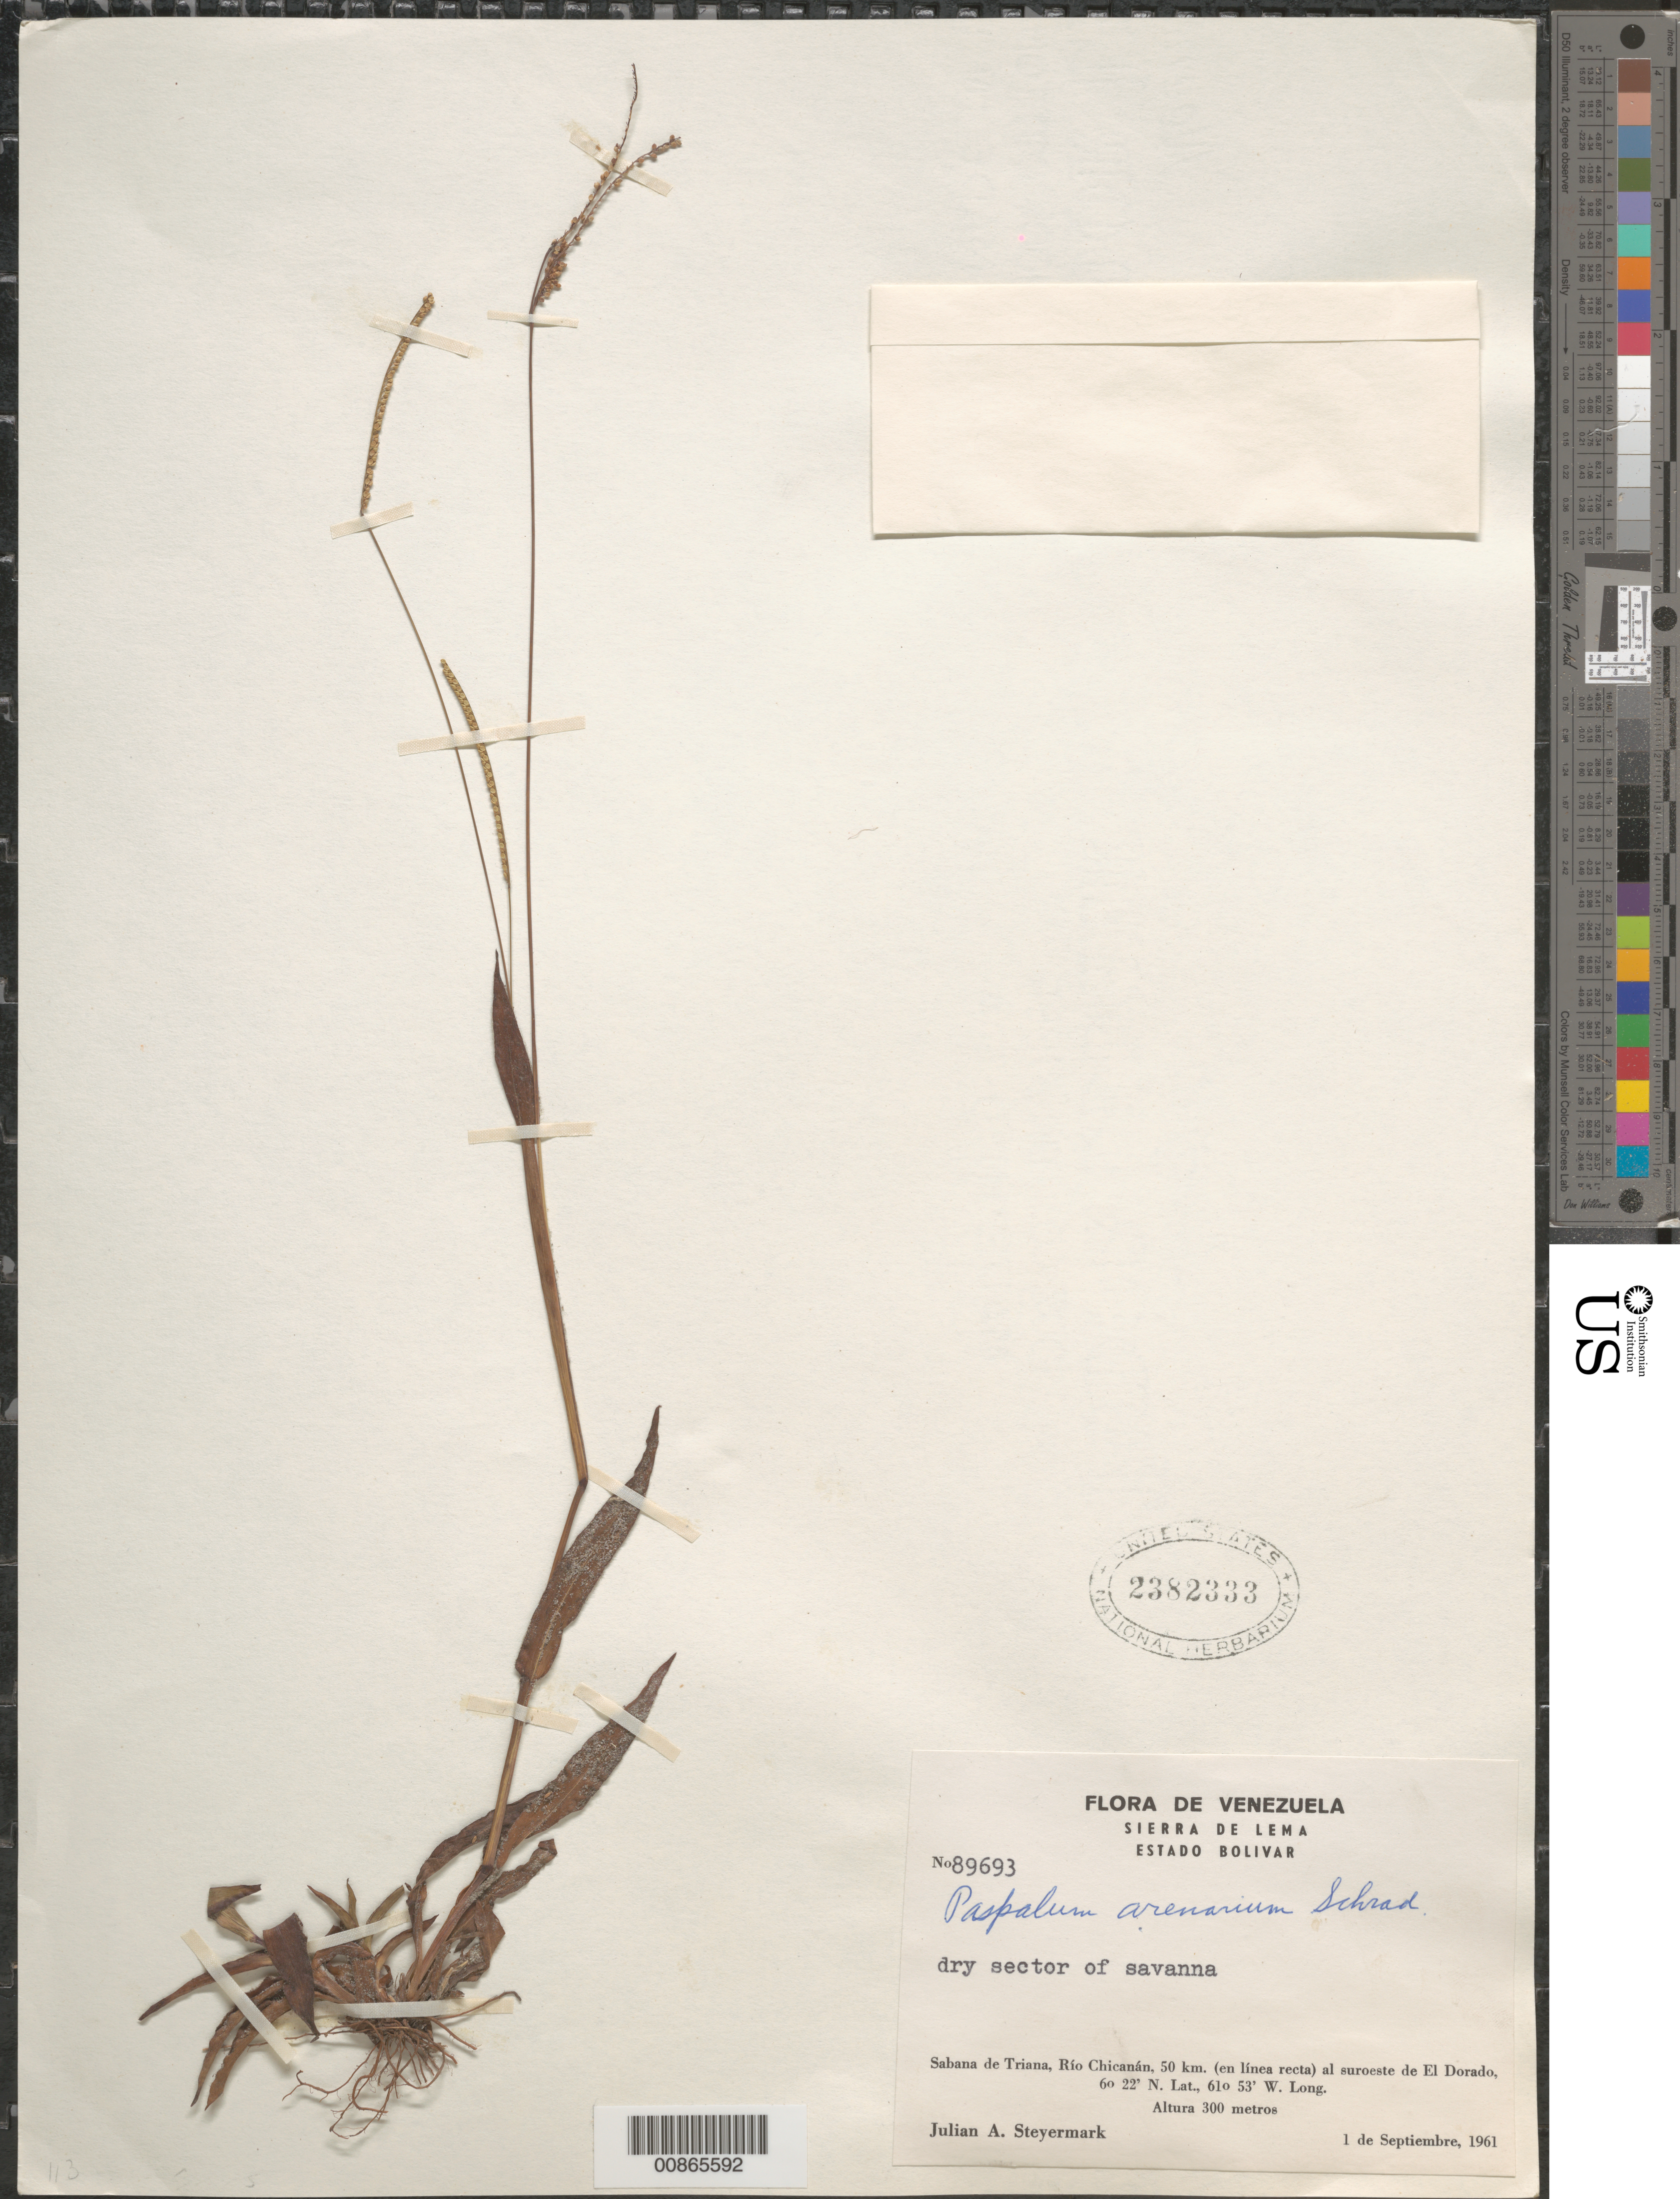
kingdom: Plantae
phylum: Tracheophyta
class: Liliopsida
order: Poales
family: Poaceae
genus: Paspalum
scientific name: Paspalum arenarium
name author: Schrad.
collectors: J. Steyermark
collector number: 89693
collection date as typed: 1-Sep-61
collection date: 1961-09-01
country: Venezuela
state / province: Bolívar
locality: Sabana de Triana, Río Chicanán, 50 km (in línea recta) al SW de El Dorado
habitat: Dry section of savanna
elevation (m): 300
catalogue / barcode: US 2382333